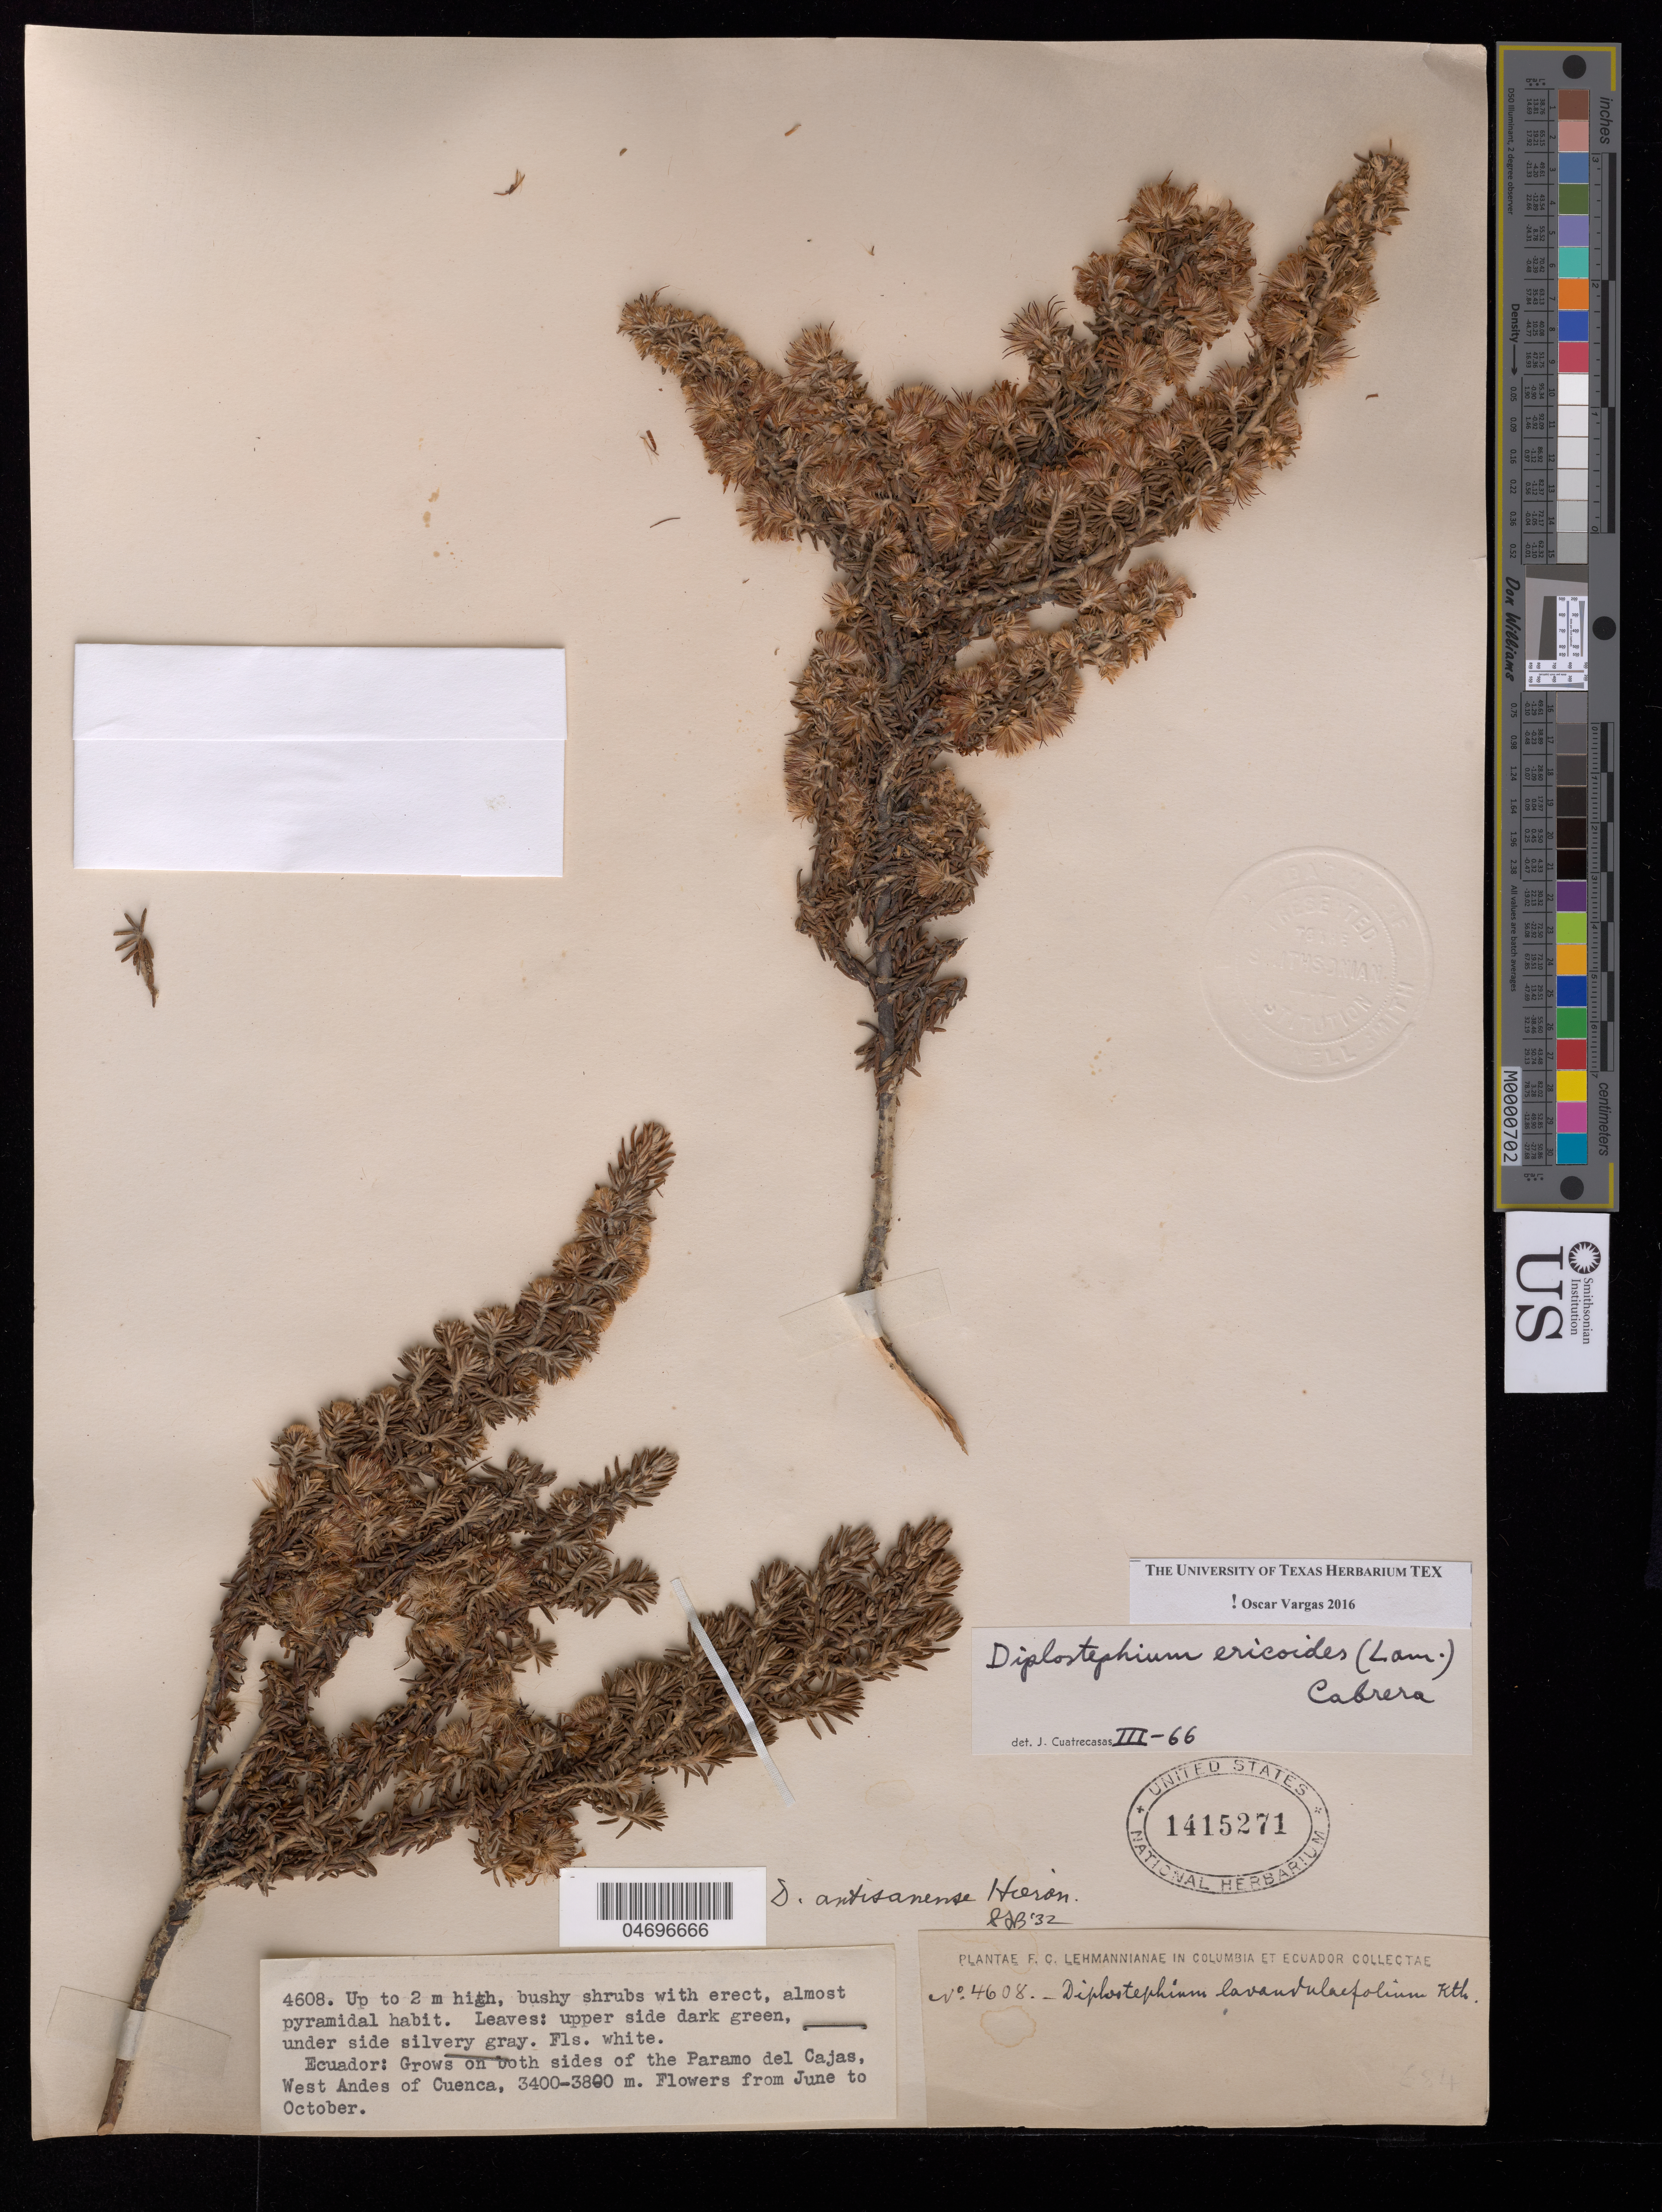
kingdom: Plantae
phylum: Tracheophyta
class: Magnoliopsida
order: Asterales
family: Asteraceae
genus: Diplostephium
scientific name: Diplostephium ericoides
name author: (Lam.) Cabrera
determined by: Vargas, Oscar M.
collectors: F. C. Lehmann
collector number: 4608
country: Ecuador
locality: [illegible text].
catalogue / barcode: US 1415271